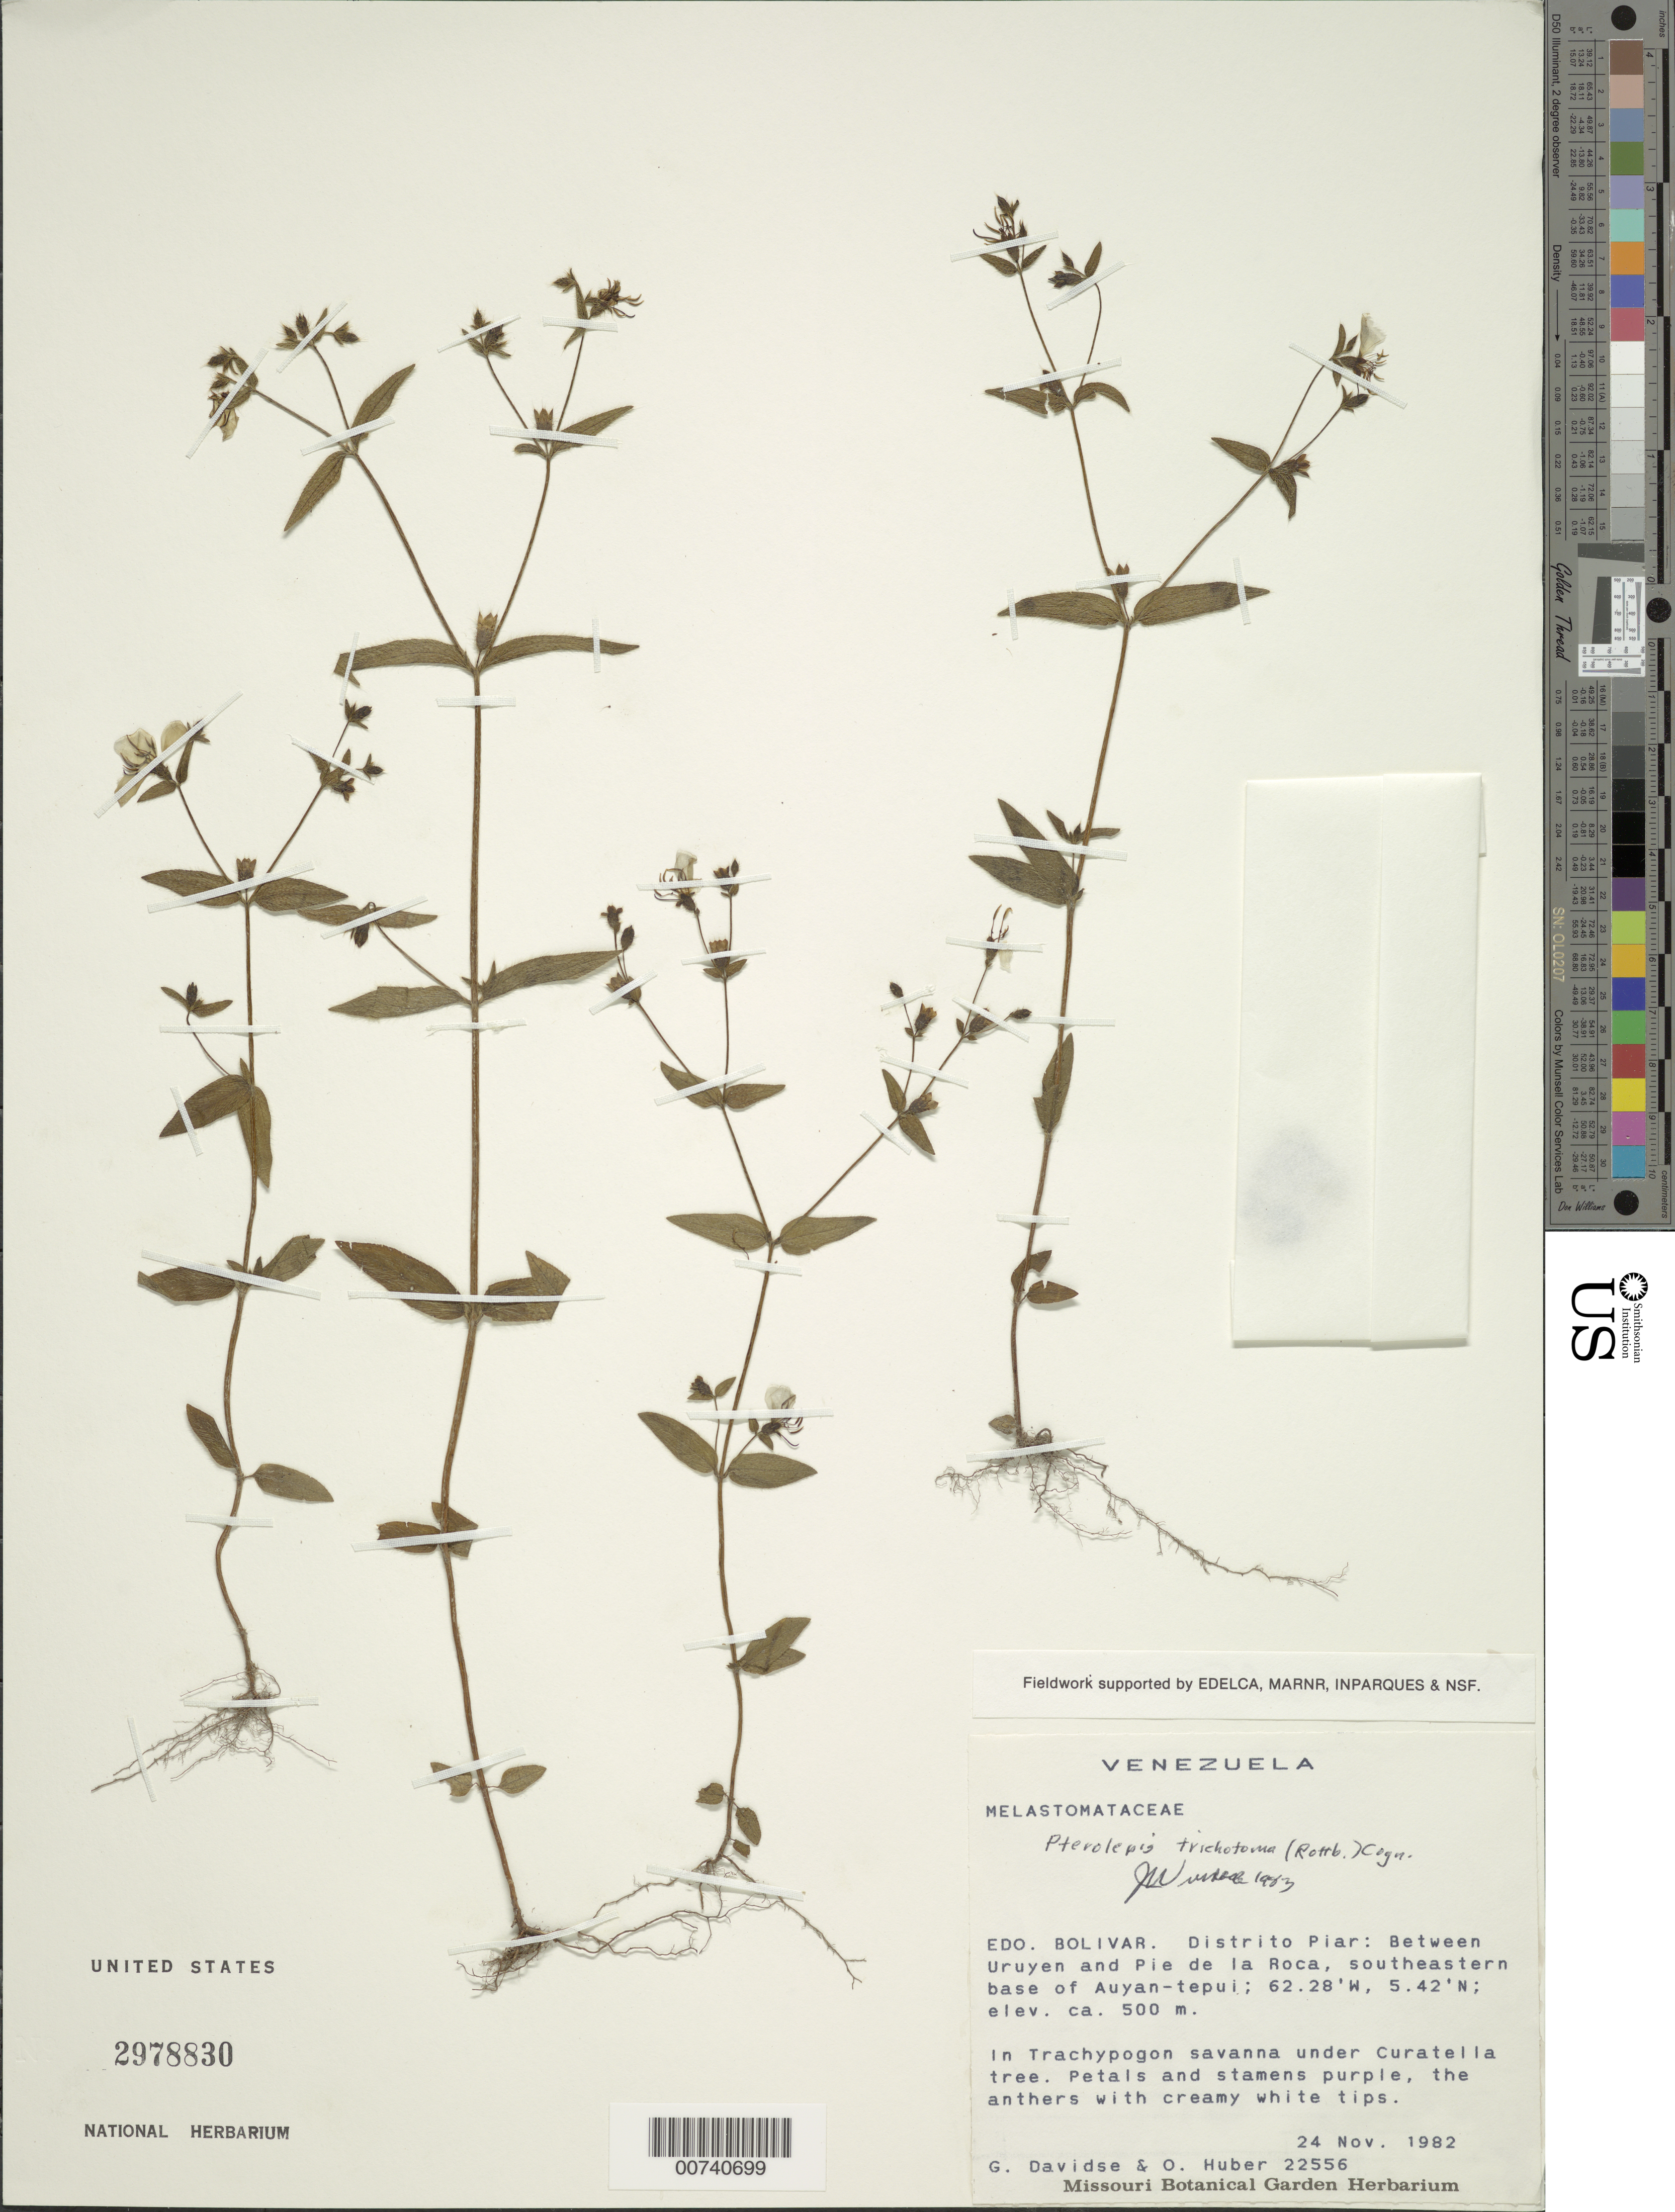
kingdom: Plantae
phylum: Tracheophyta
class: Magnoliopsida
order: Myrtales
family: Melastomataceae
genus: Pterolepis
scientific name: Pterolepis trichotoma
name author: (Rottb.) Cogn.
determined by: Wurdack, John J., (US), US (UNITED STATES)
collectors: G. Davidse & O. Huber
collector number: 22556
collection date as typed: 24-Nov-82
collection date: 1982-11-24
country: Venezuela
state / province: Bolívar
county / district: Piar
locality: Auyan-tepuí, SW base, between Uruyen and Pie de la Roca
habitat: Tachypogon savanna, under Curatella tree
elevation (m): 500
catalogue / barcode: US 2978830